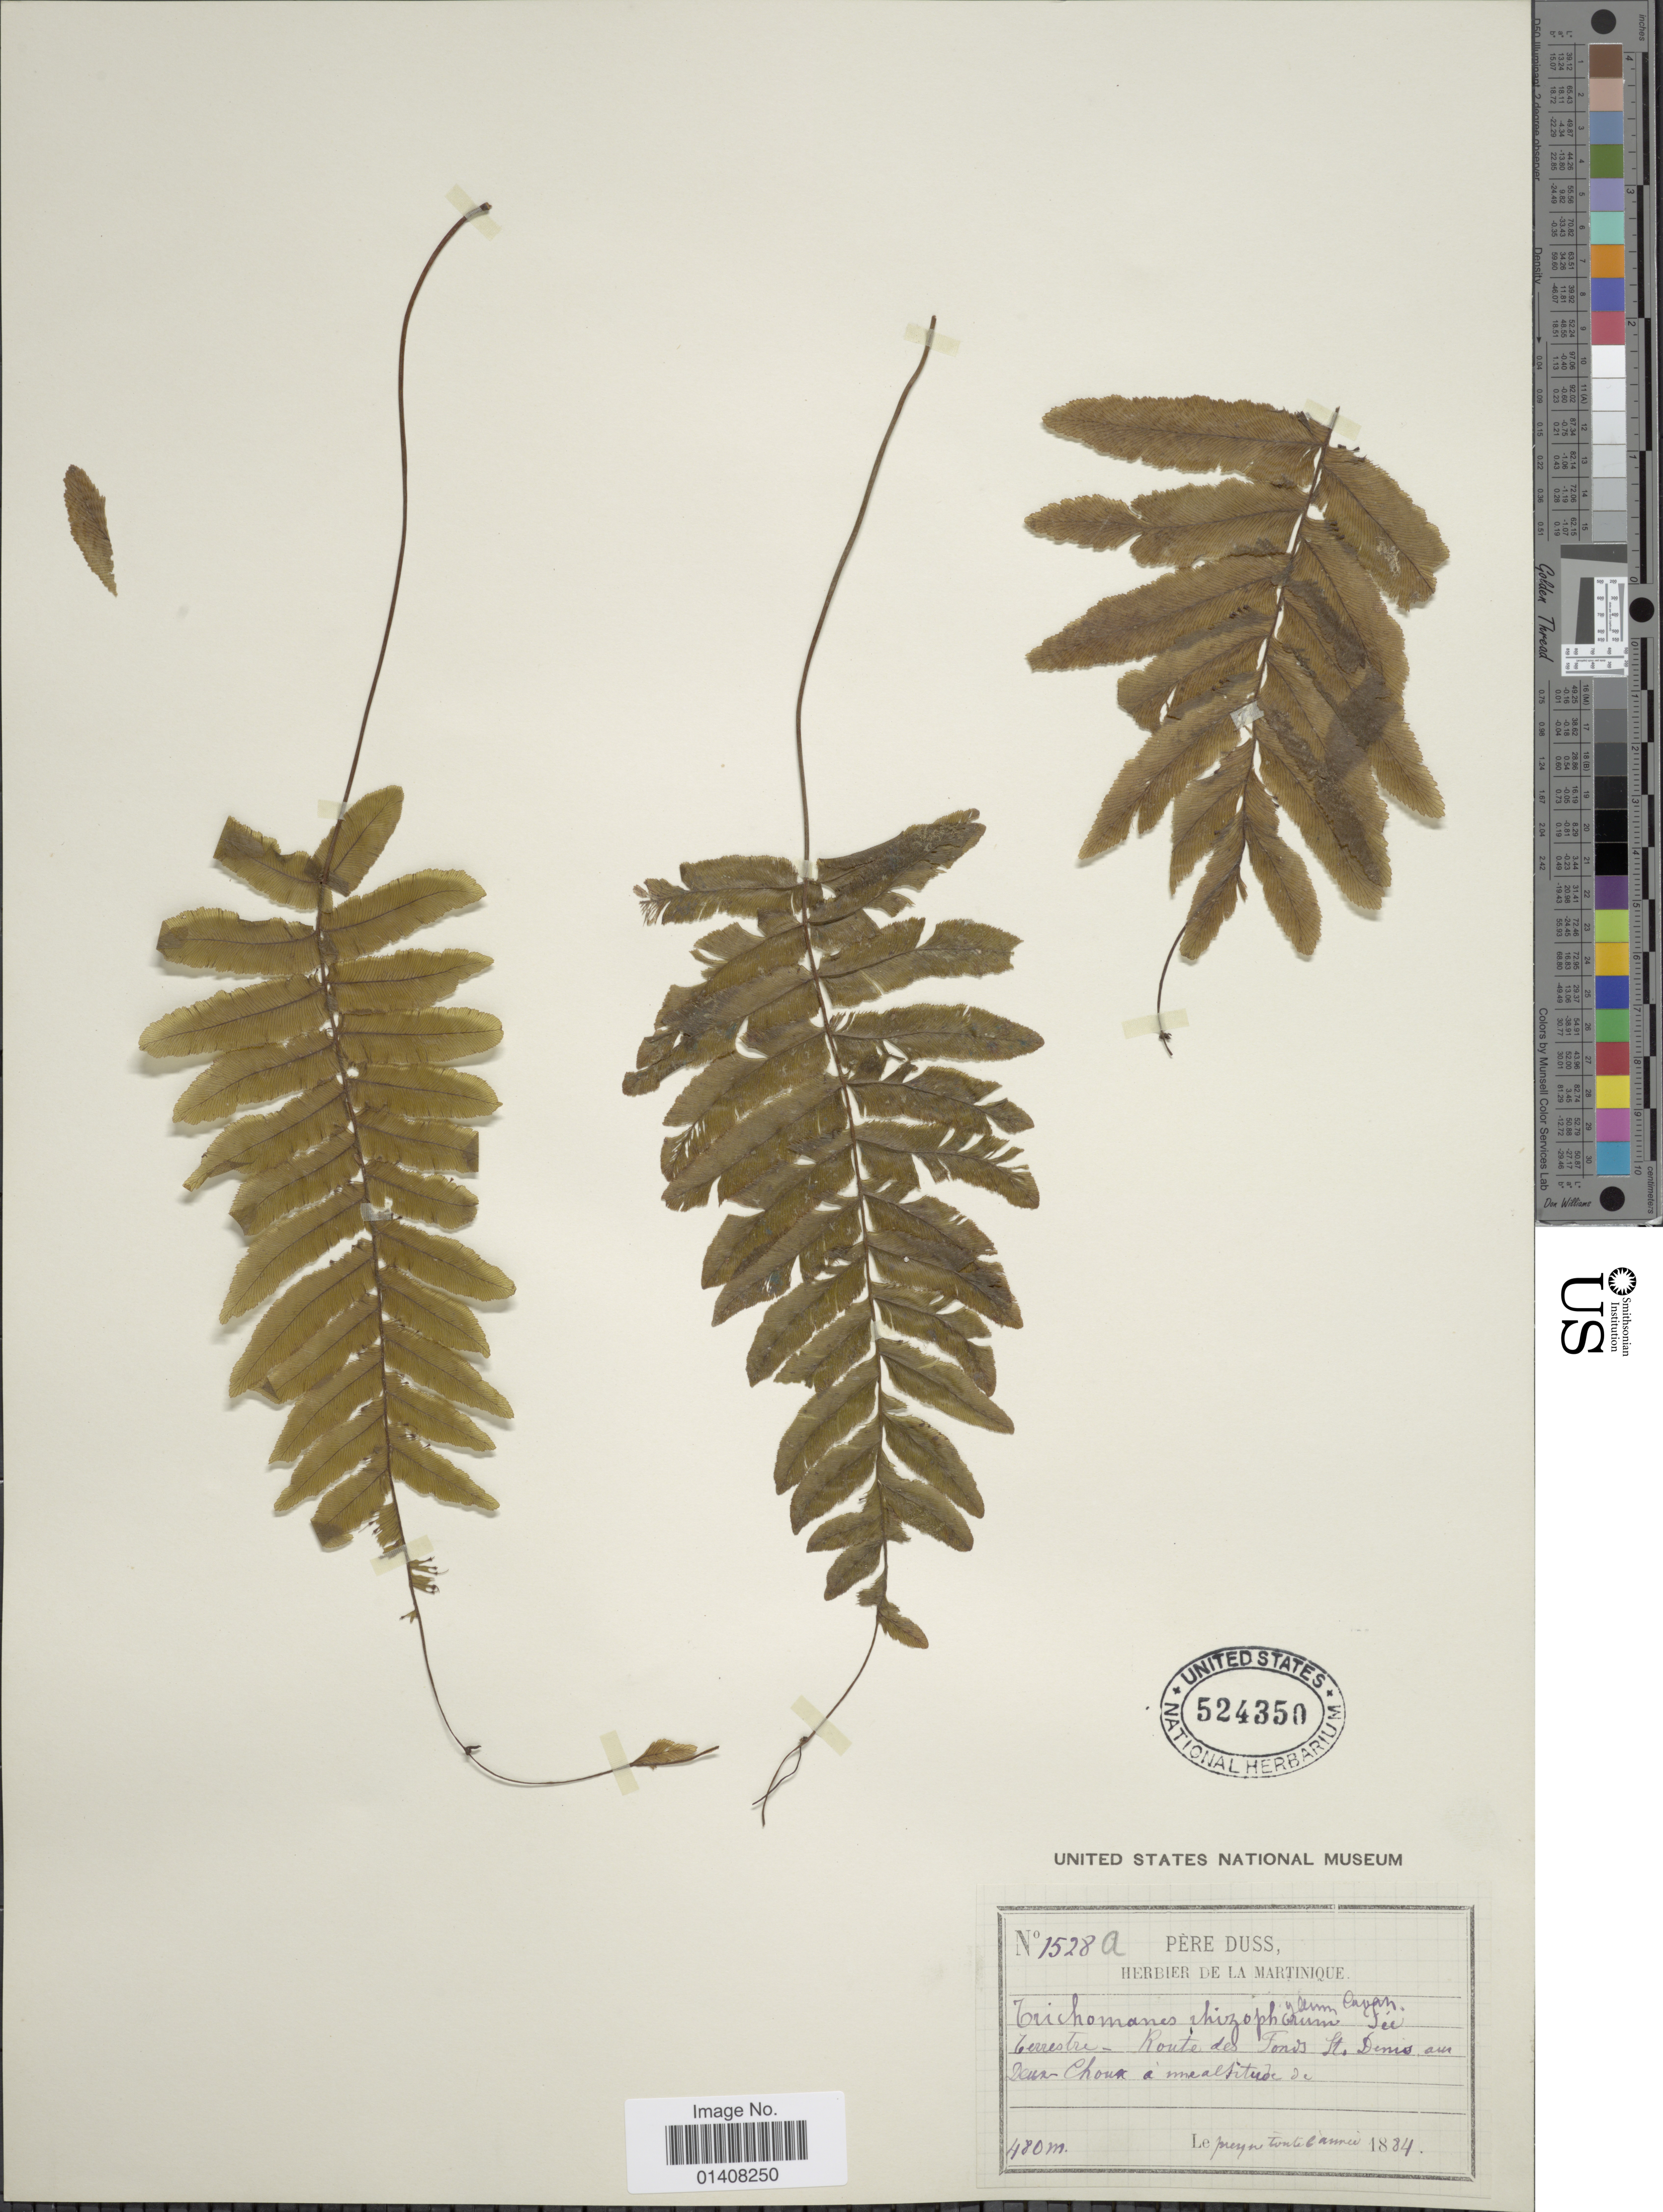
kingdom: Plantae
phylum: Tracheophyta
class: Polypodiopsida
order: Hymenophyllales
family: Hymenophyllaceae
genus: Trichomanes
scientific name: Trichomanes pinnatum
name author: Hedw.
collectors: Père Duss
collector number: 1528a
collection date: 1884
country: Martinique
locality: Terrestre Route des Fonds St. Denis aux Deux-Choux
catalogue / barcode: US 524350